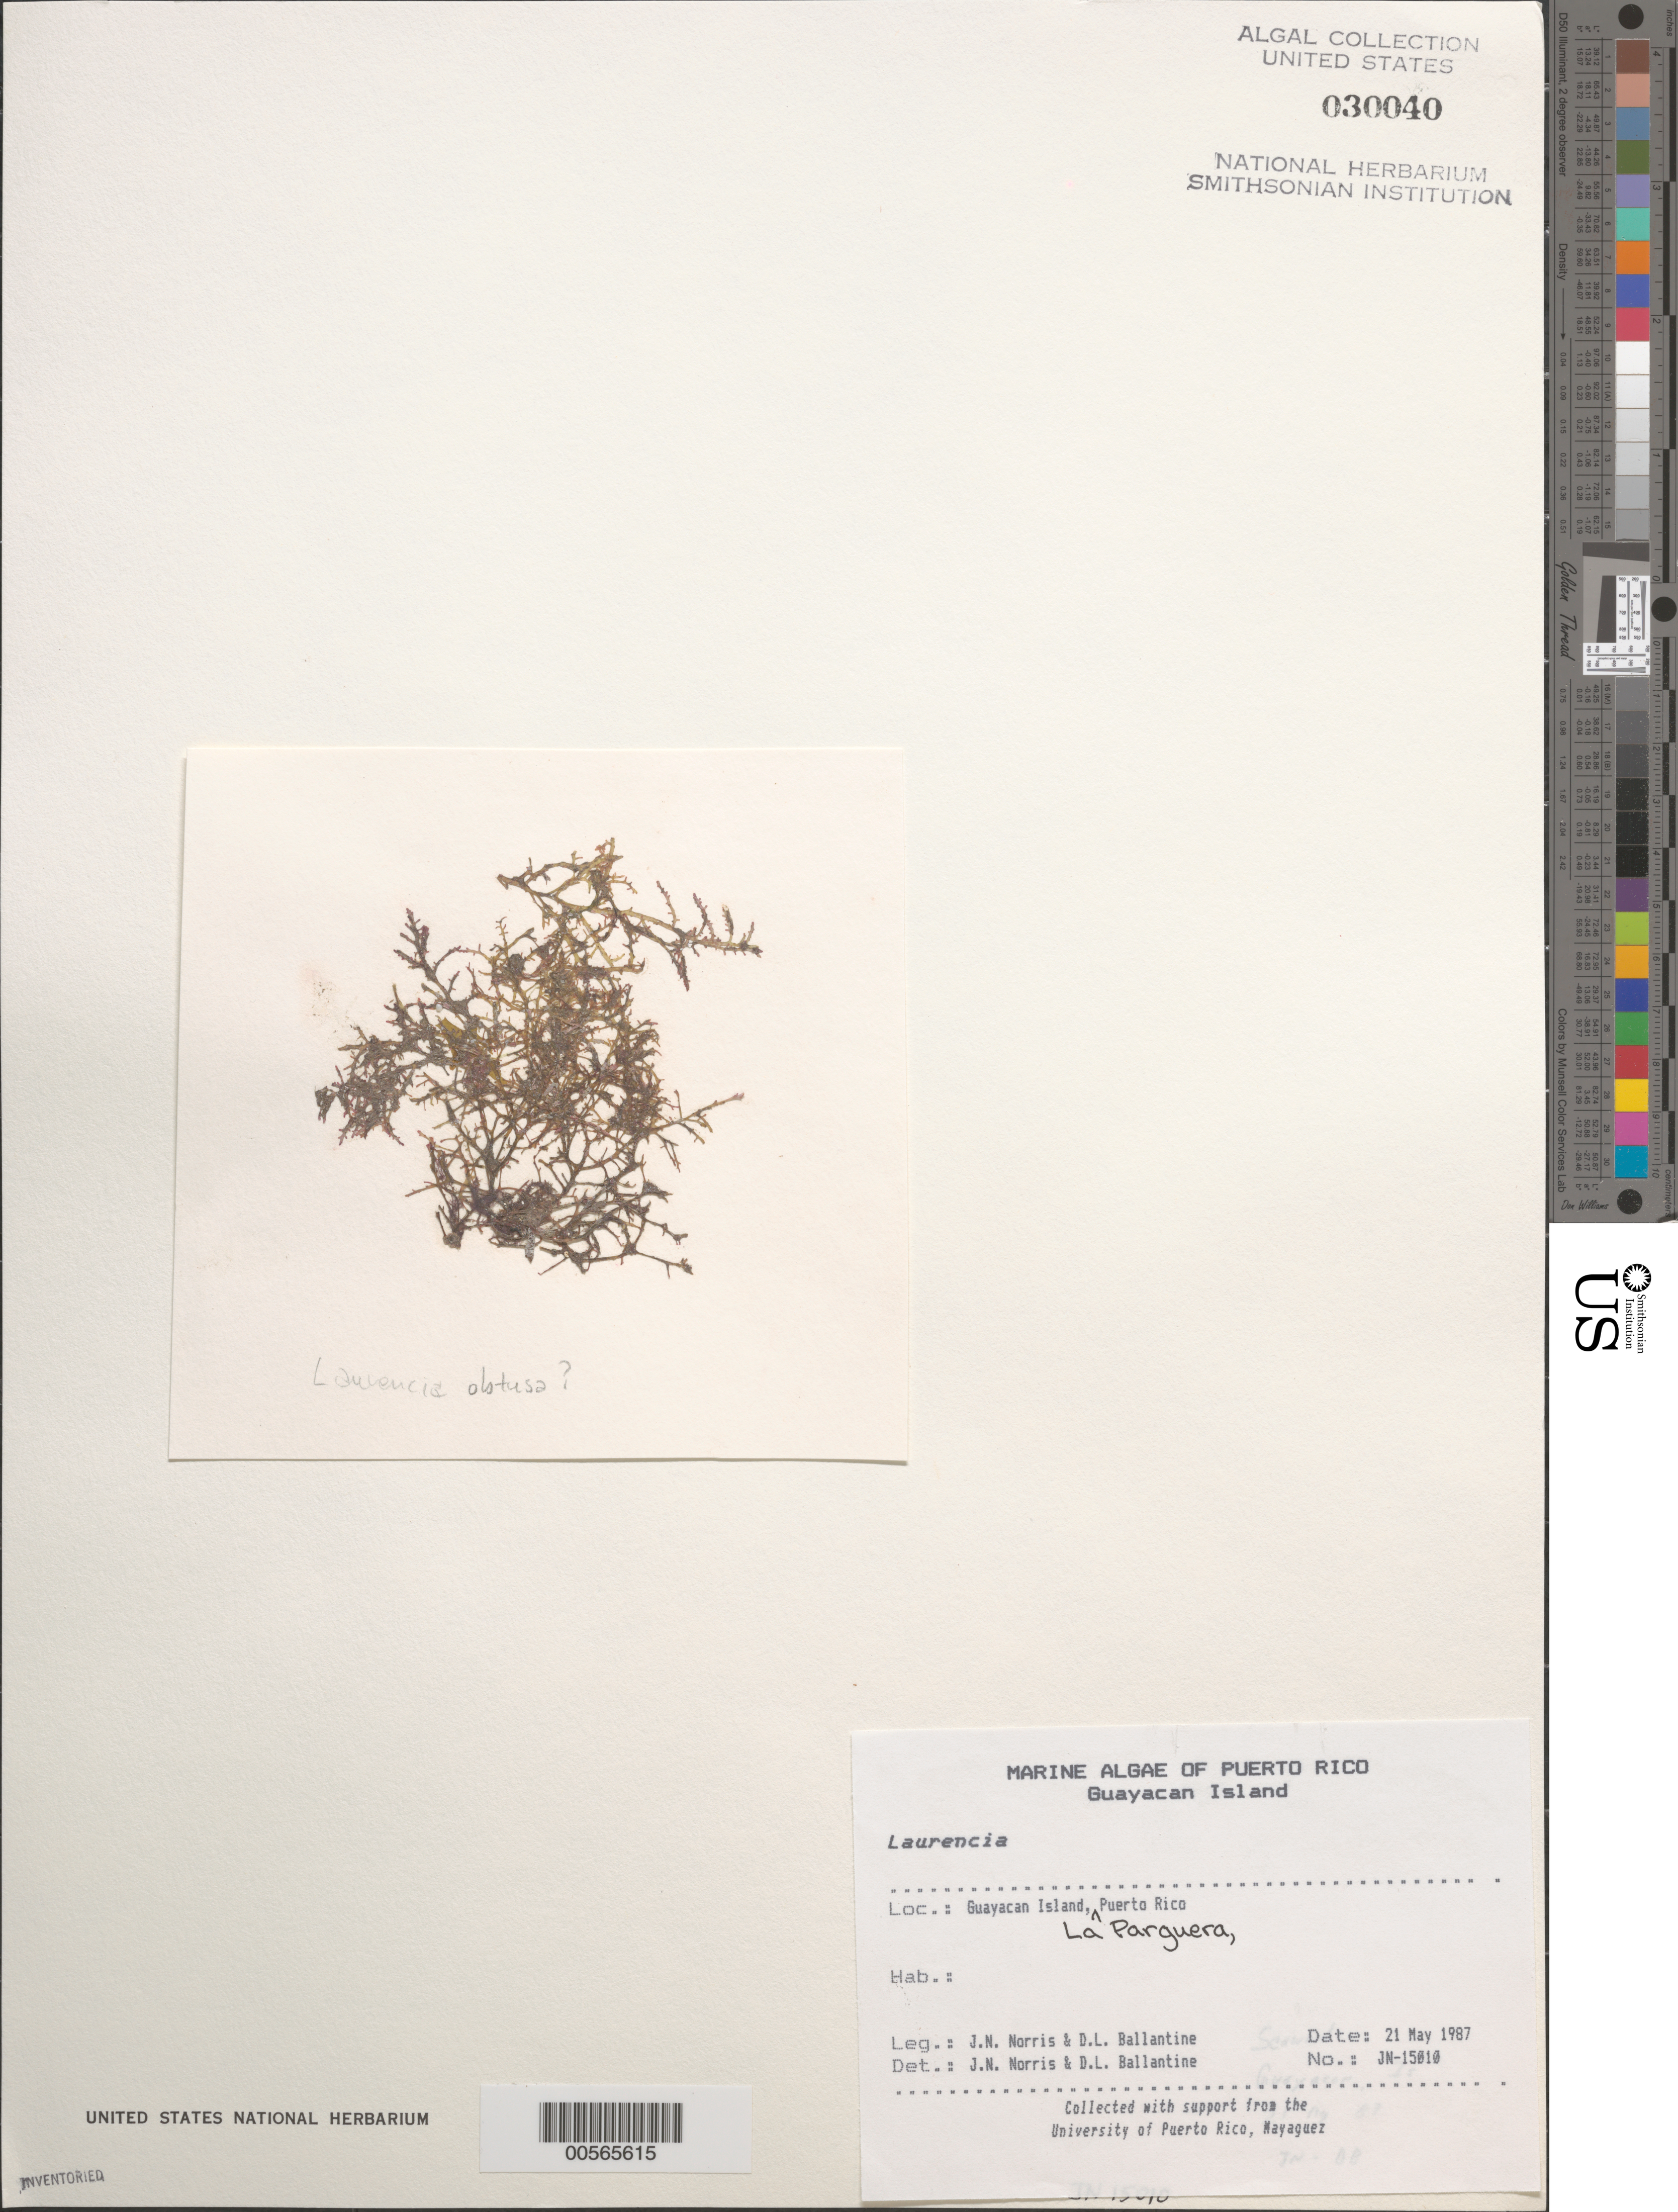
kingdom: Plantae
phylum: Rhodophyta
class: Florideophyceae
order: Ceramiales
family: Rhodomelaceae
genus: Laurencia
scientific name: Laurencia sp.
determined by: Norris, J. N.; Ballantine, D. L.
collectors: J. N. Norris & D.L. Ballantine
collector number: JN-15010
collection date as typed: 21 May 1987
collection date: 1987-05-21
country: Puerto Rico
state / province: Lajas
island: Guayacan Island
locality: La Parguera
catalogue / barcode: US 30040